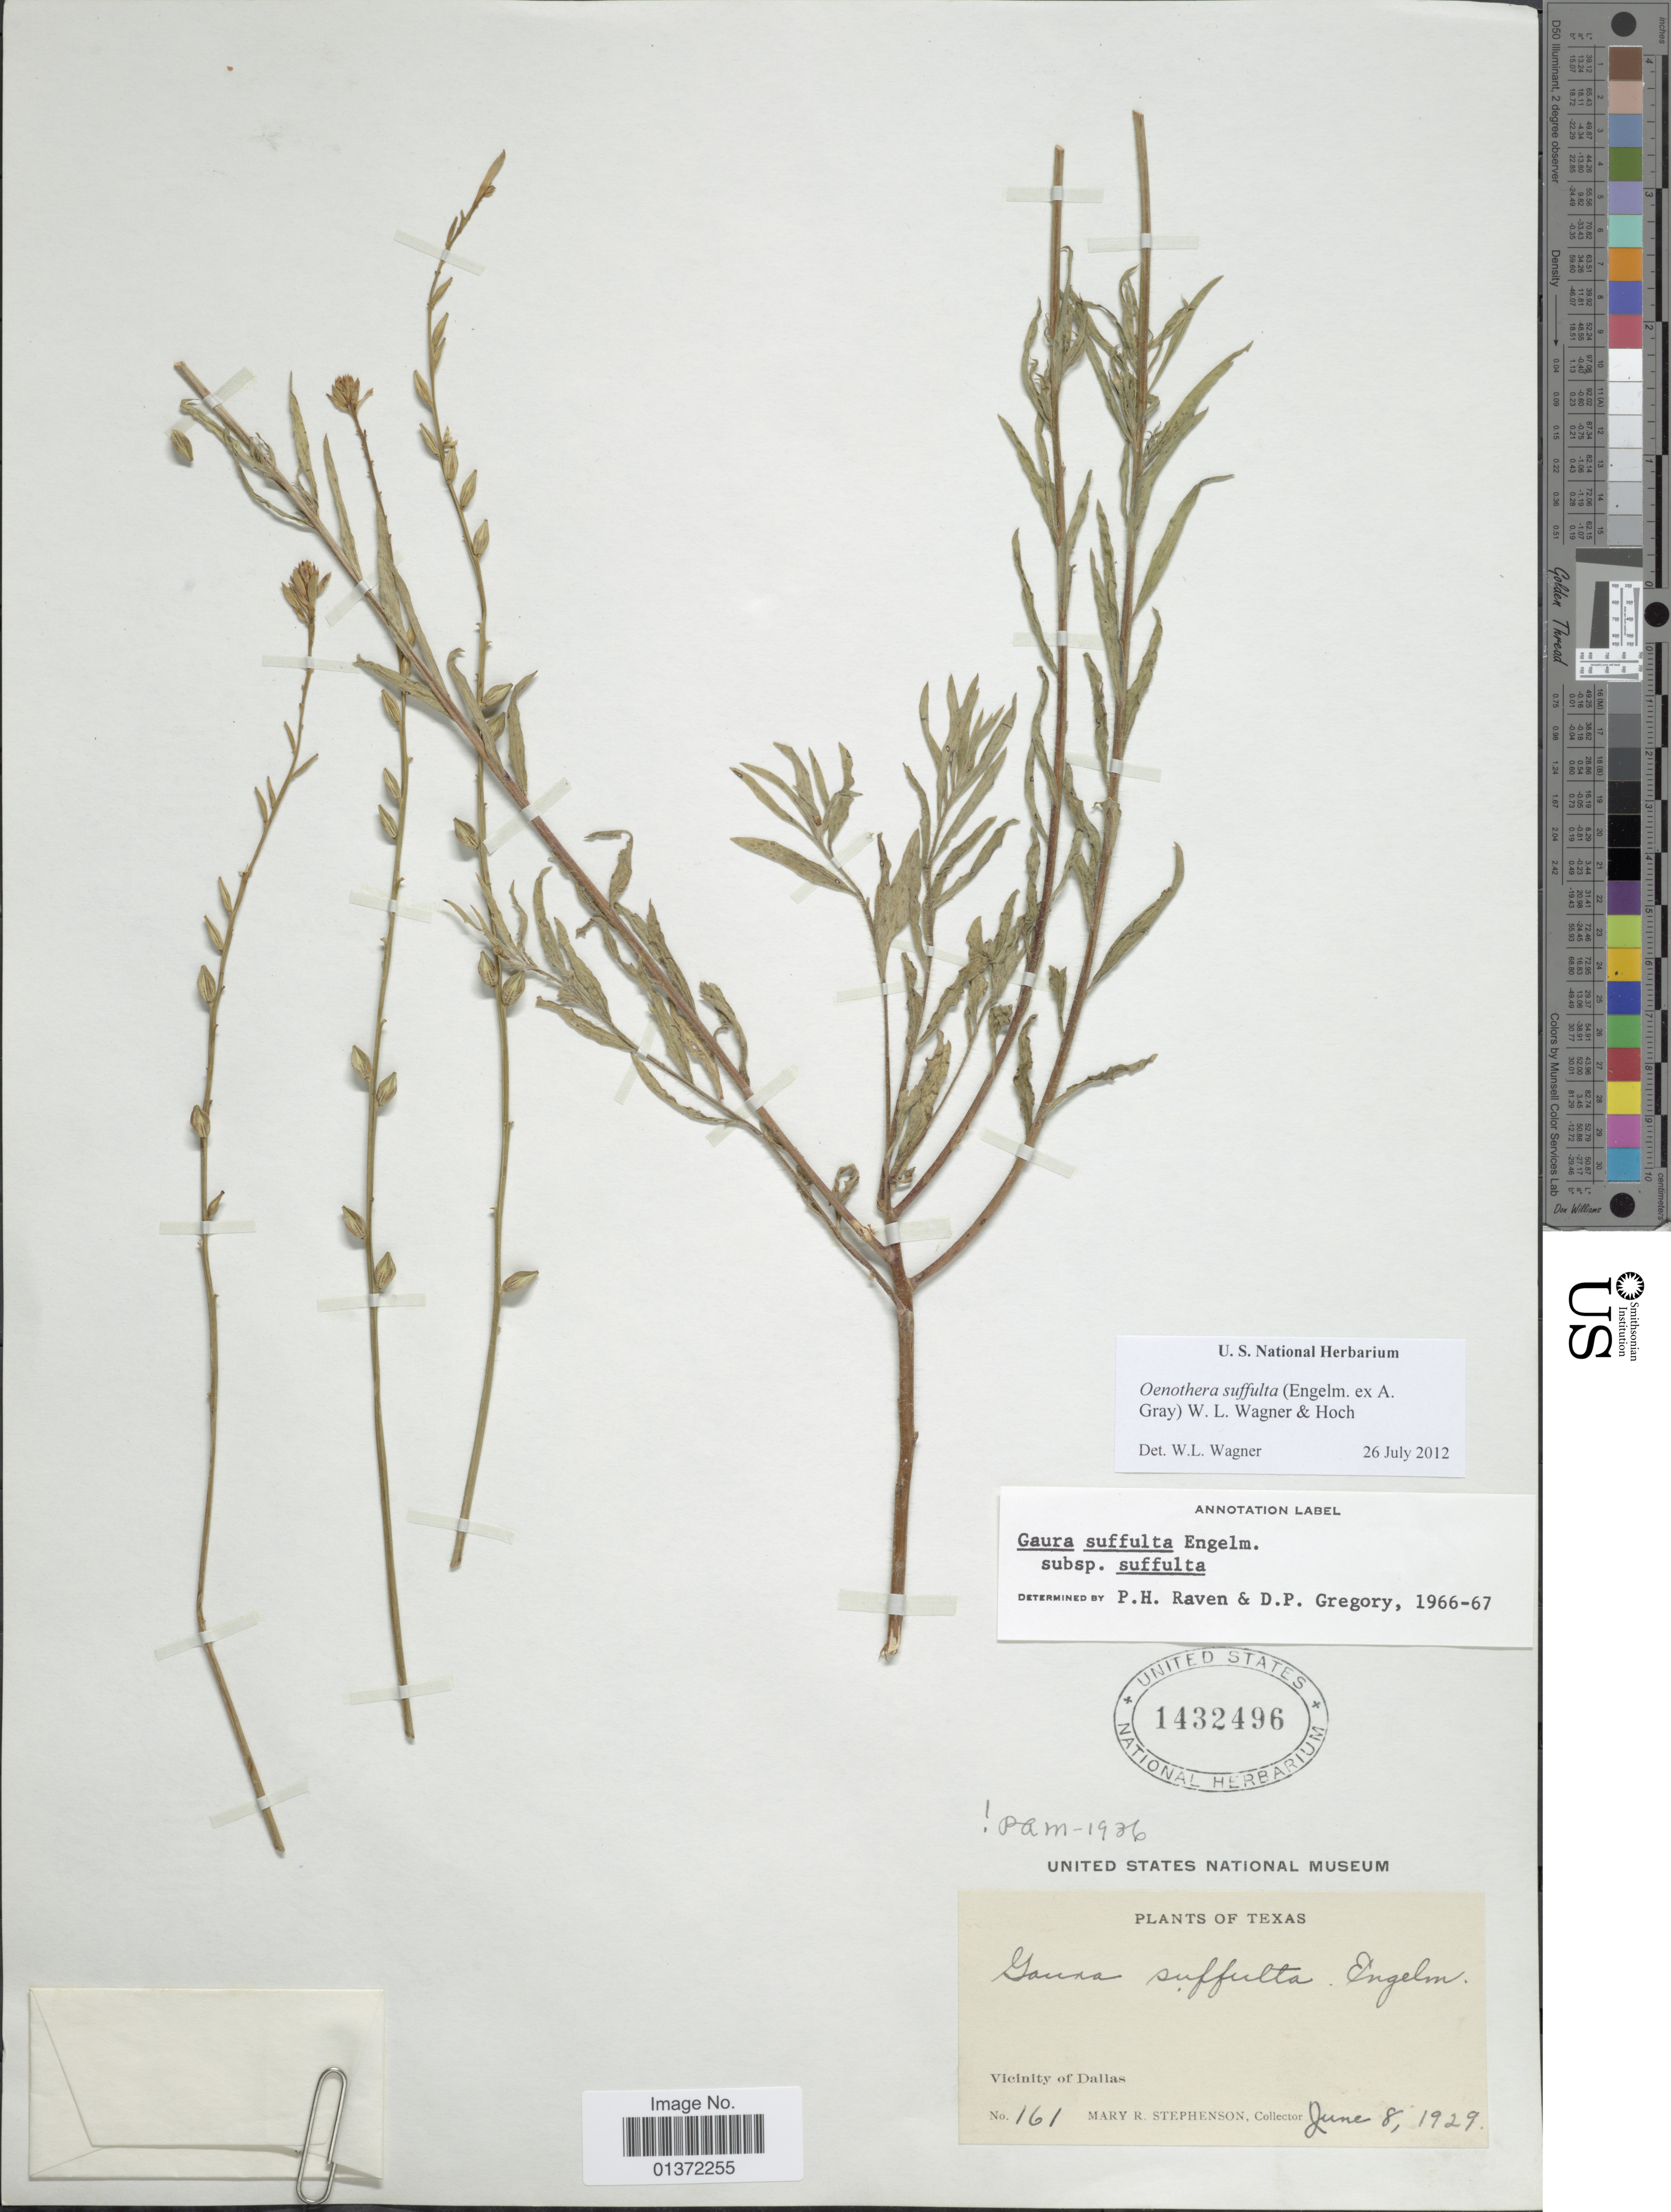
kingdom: Plantae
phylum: Tracheophyta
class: Magnoliopsida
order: Myrtales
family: Onagraceae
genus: Oenothera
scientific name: Oenothera suffulta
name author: (Engelm. ex A. Gray) W.L. Wagner & Hoch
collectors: M. Stephenson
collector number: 161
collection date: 1929-06-08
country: United States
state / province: Texas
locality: Vicinity of Dallas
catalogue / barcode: US 1432496